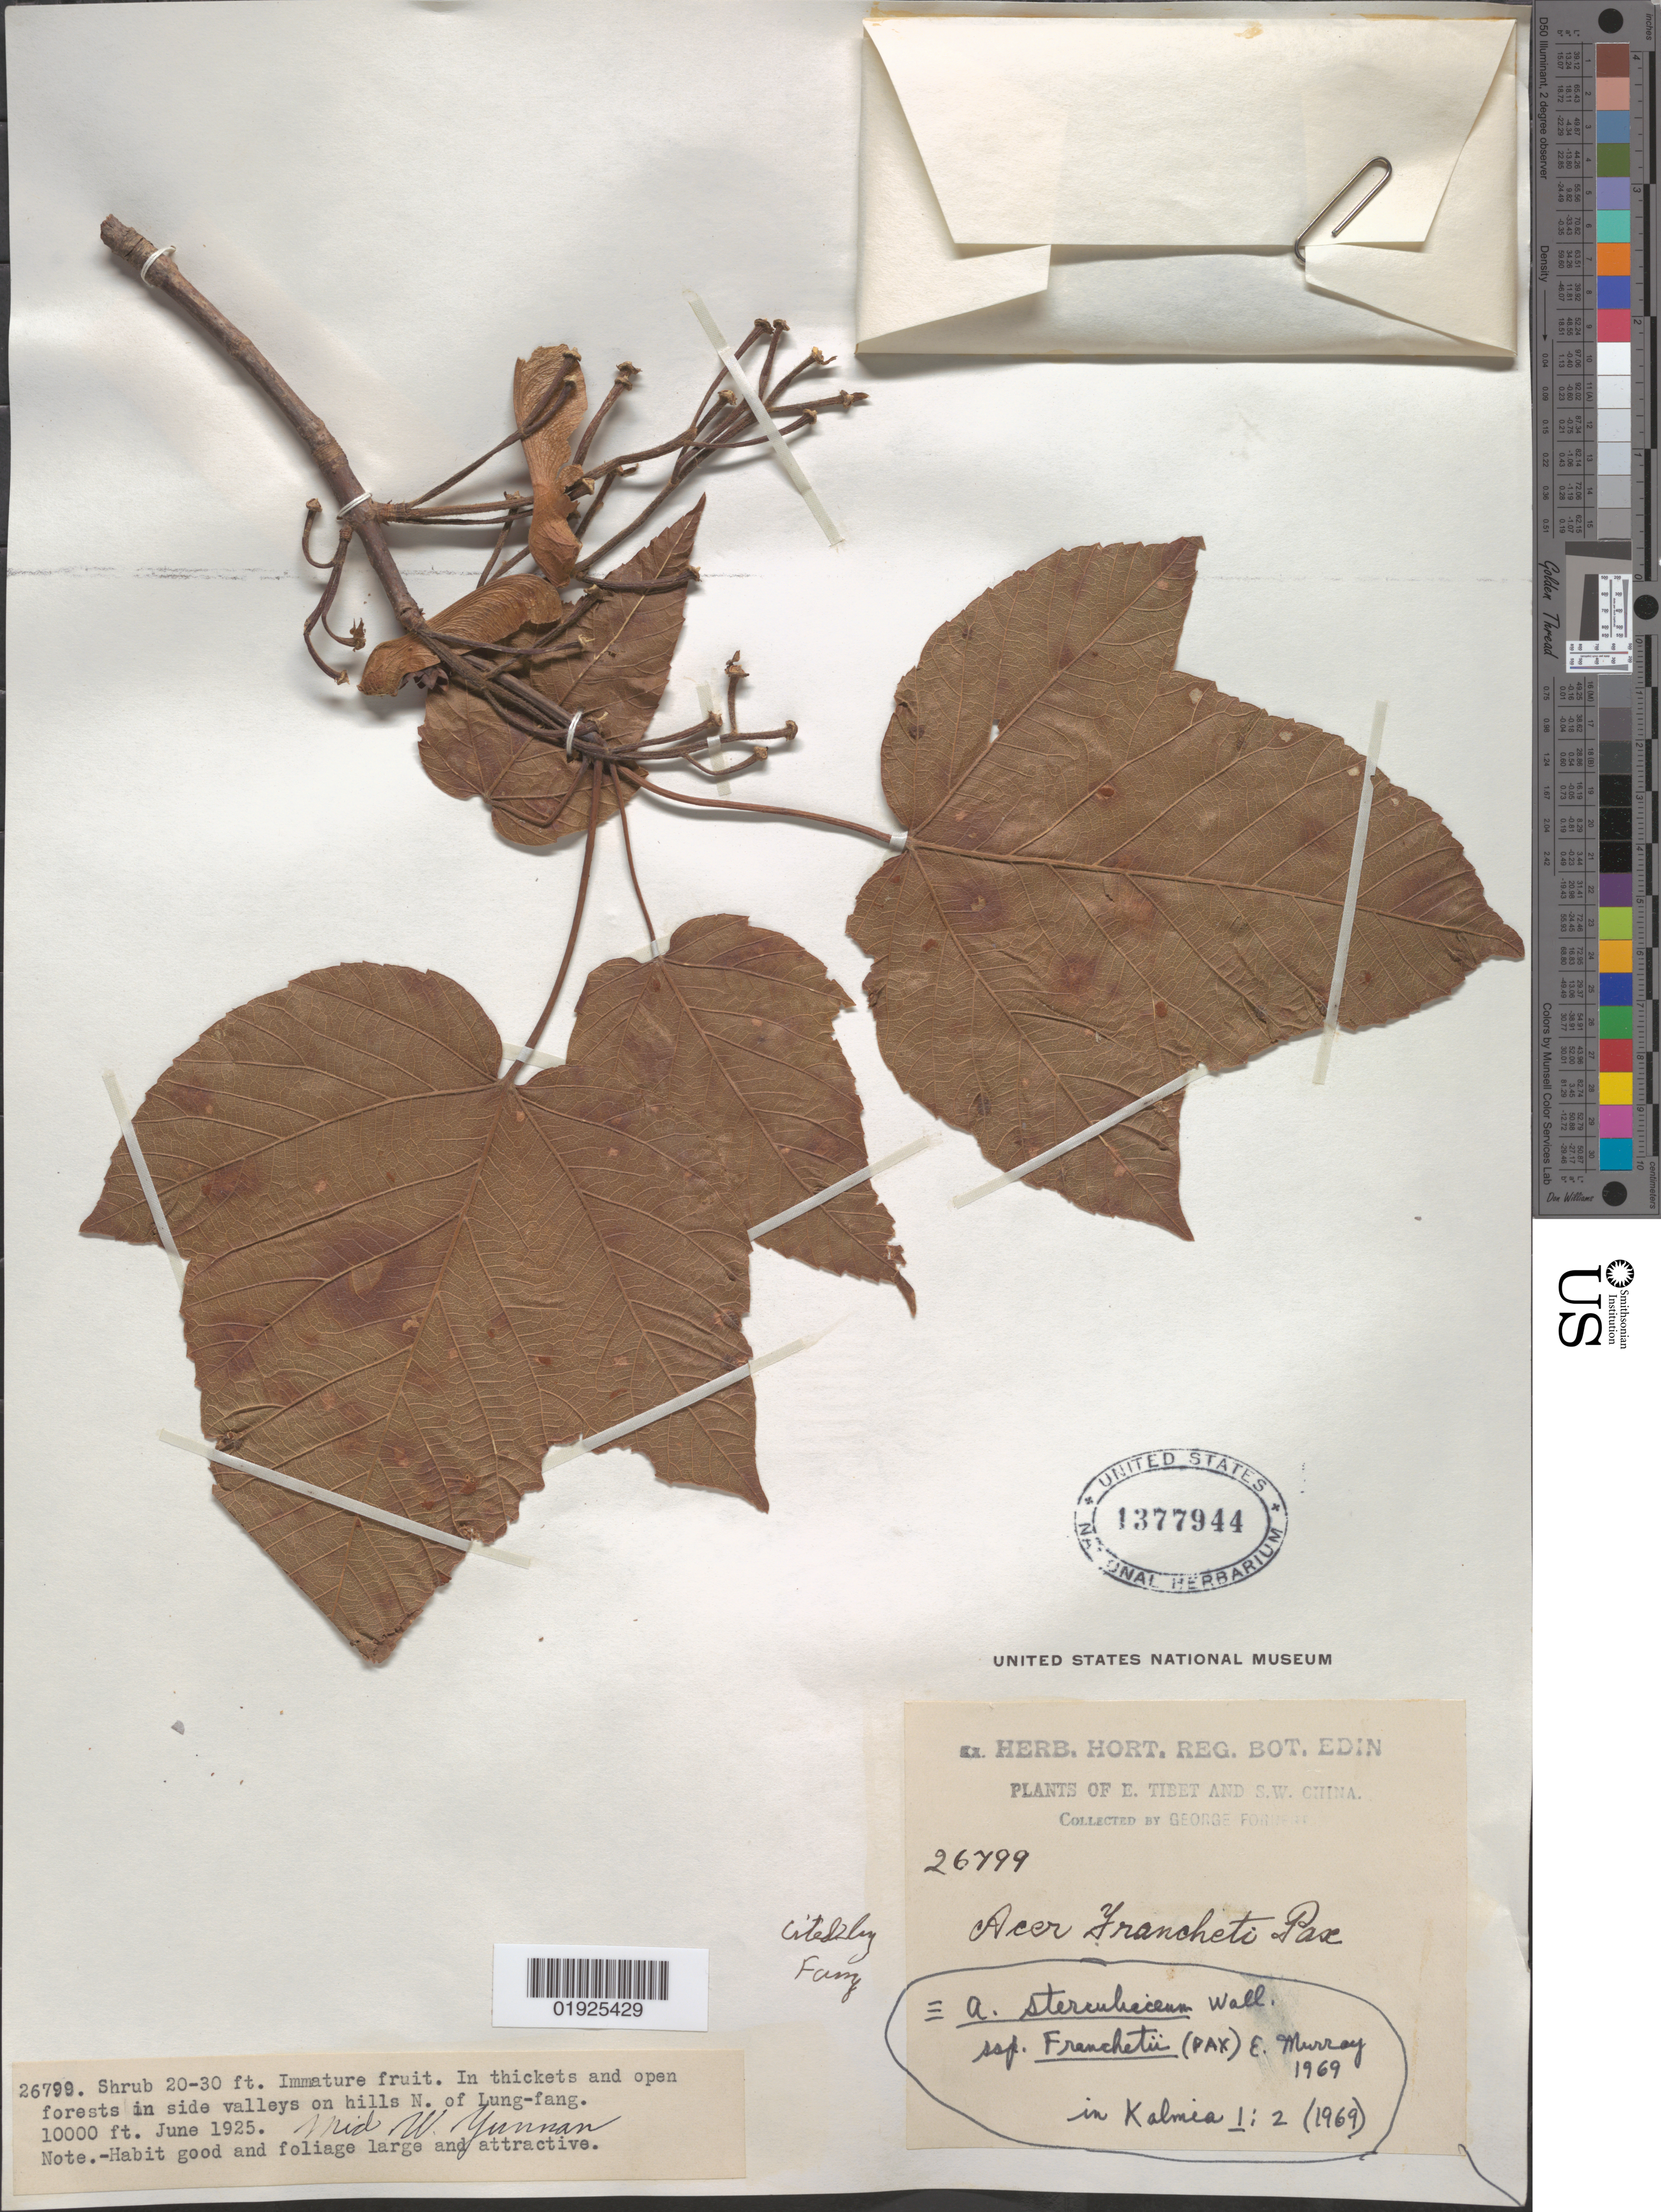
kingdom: Plantae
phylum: Tracheophyta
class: Magnoliopsida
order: Sapindales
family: Sapindaceae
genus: Acer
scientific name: Acer sterculiaceum subsp. franchetii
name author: (Pax) A.E. Murray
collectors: G. Forrest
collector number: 26799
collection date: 1925-06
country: China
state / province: Yunnan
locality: Mid W. Yunnan. N of Lung-fang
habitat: In thickets and open forests in side valleys on hills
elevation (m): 3048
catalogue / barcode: US 1377944